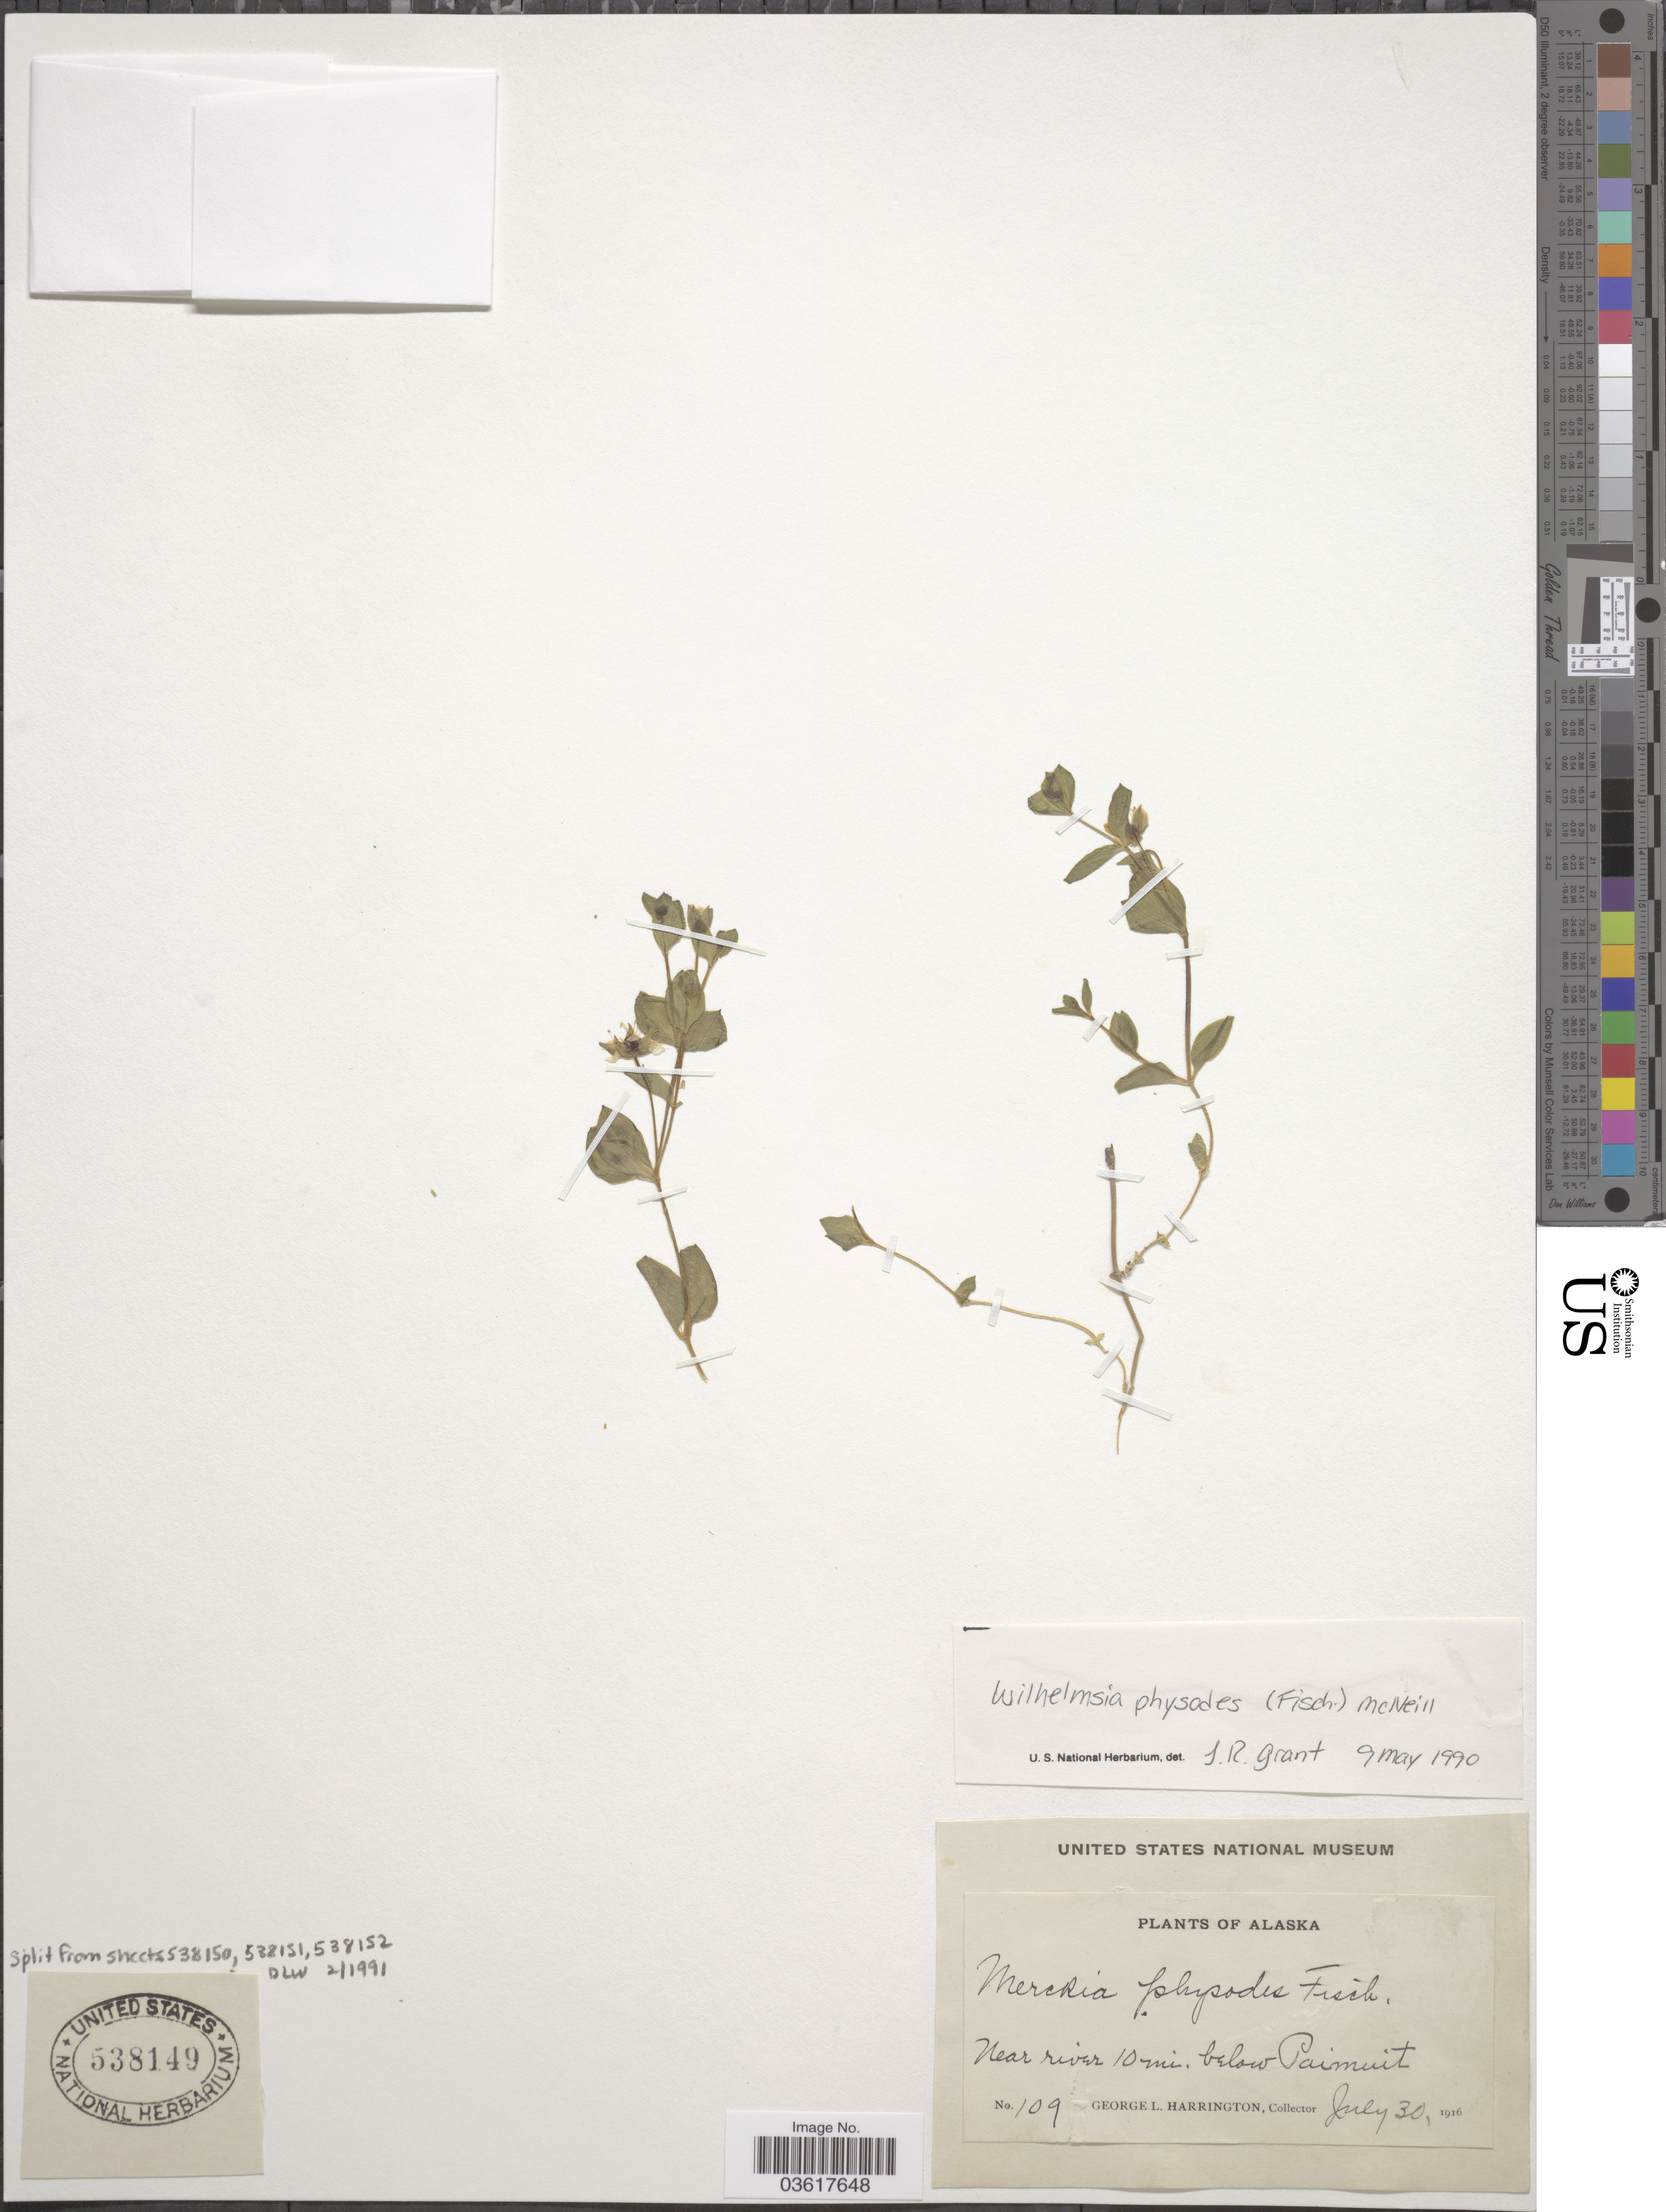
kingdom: Plantae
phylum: Tracheophyta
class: Magnoliopsida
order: Caryophyllales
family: Caryophyllaceae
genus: Wilhelmsia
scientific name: Wilhelmsia sp.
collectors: G. Harrington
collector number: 109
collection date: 1916-07-30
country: United States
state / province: Alaska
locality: Near river 10 mi. below Paimiut.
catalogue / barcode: US 538149